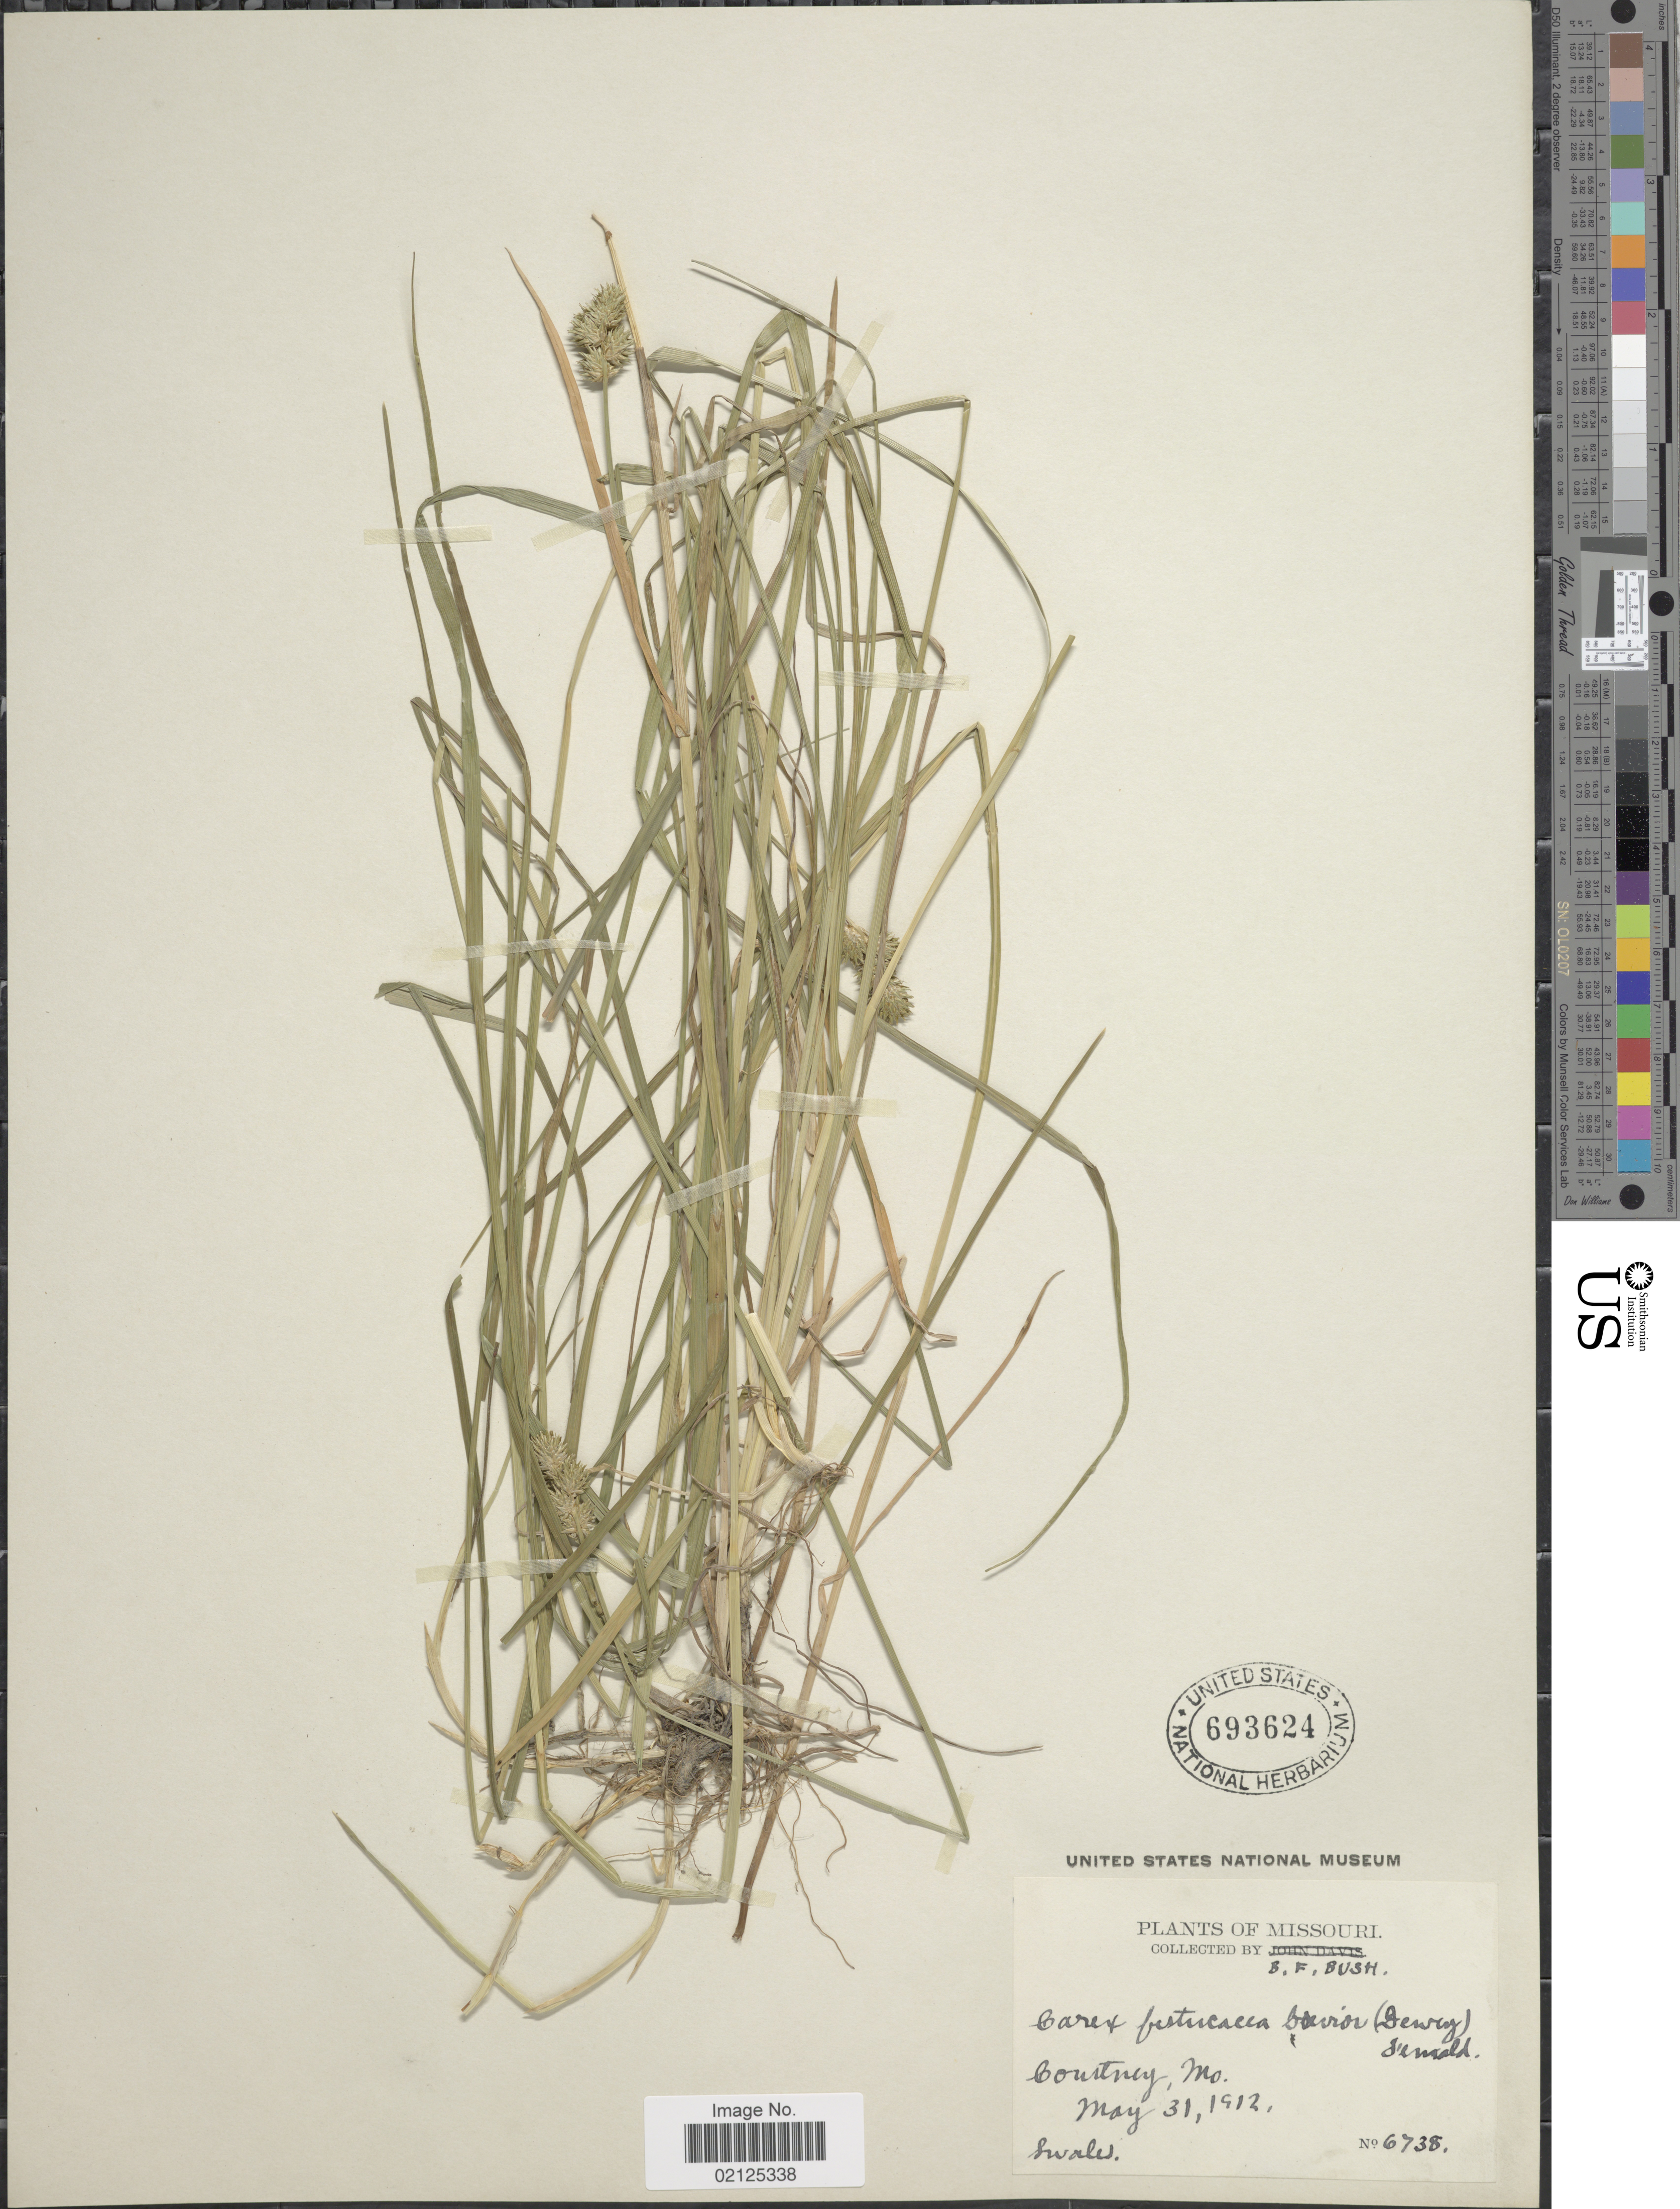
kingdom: Plantae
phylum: Tracheophyta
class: Liliopsida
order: Poales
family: Cyperaceae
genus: Carex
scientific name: Carex molesta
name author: Mack.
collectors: B. F. Bush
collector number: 6738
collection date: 1912-05-31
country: United States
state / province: Missouri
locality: Courtney, Swale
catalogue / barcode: US 693624